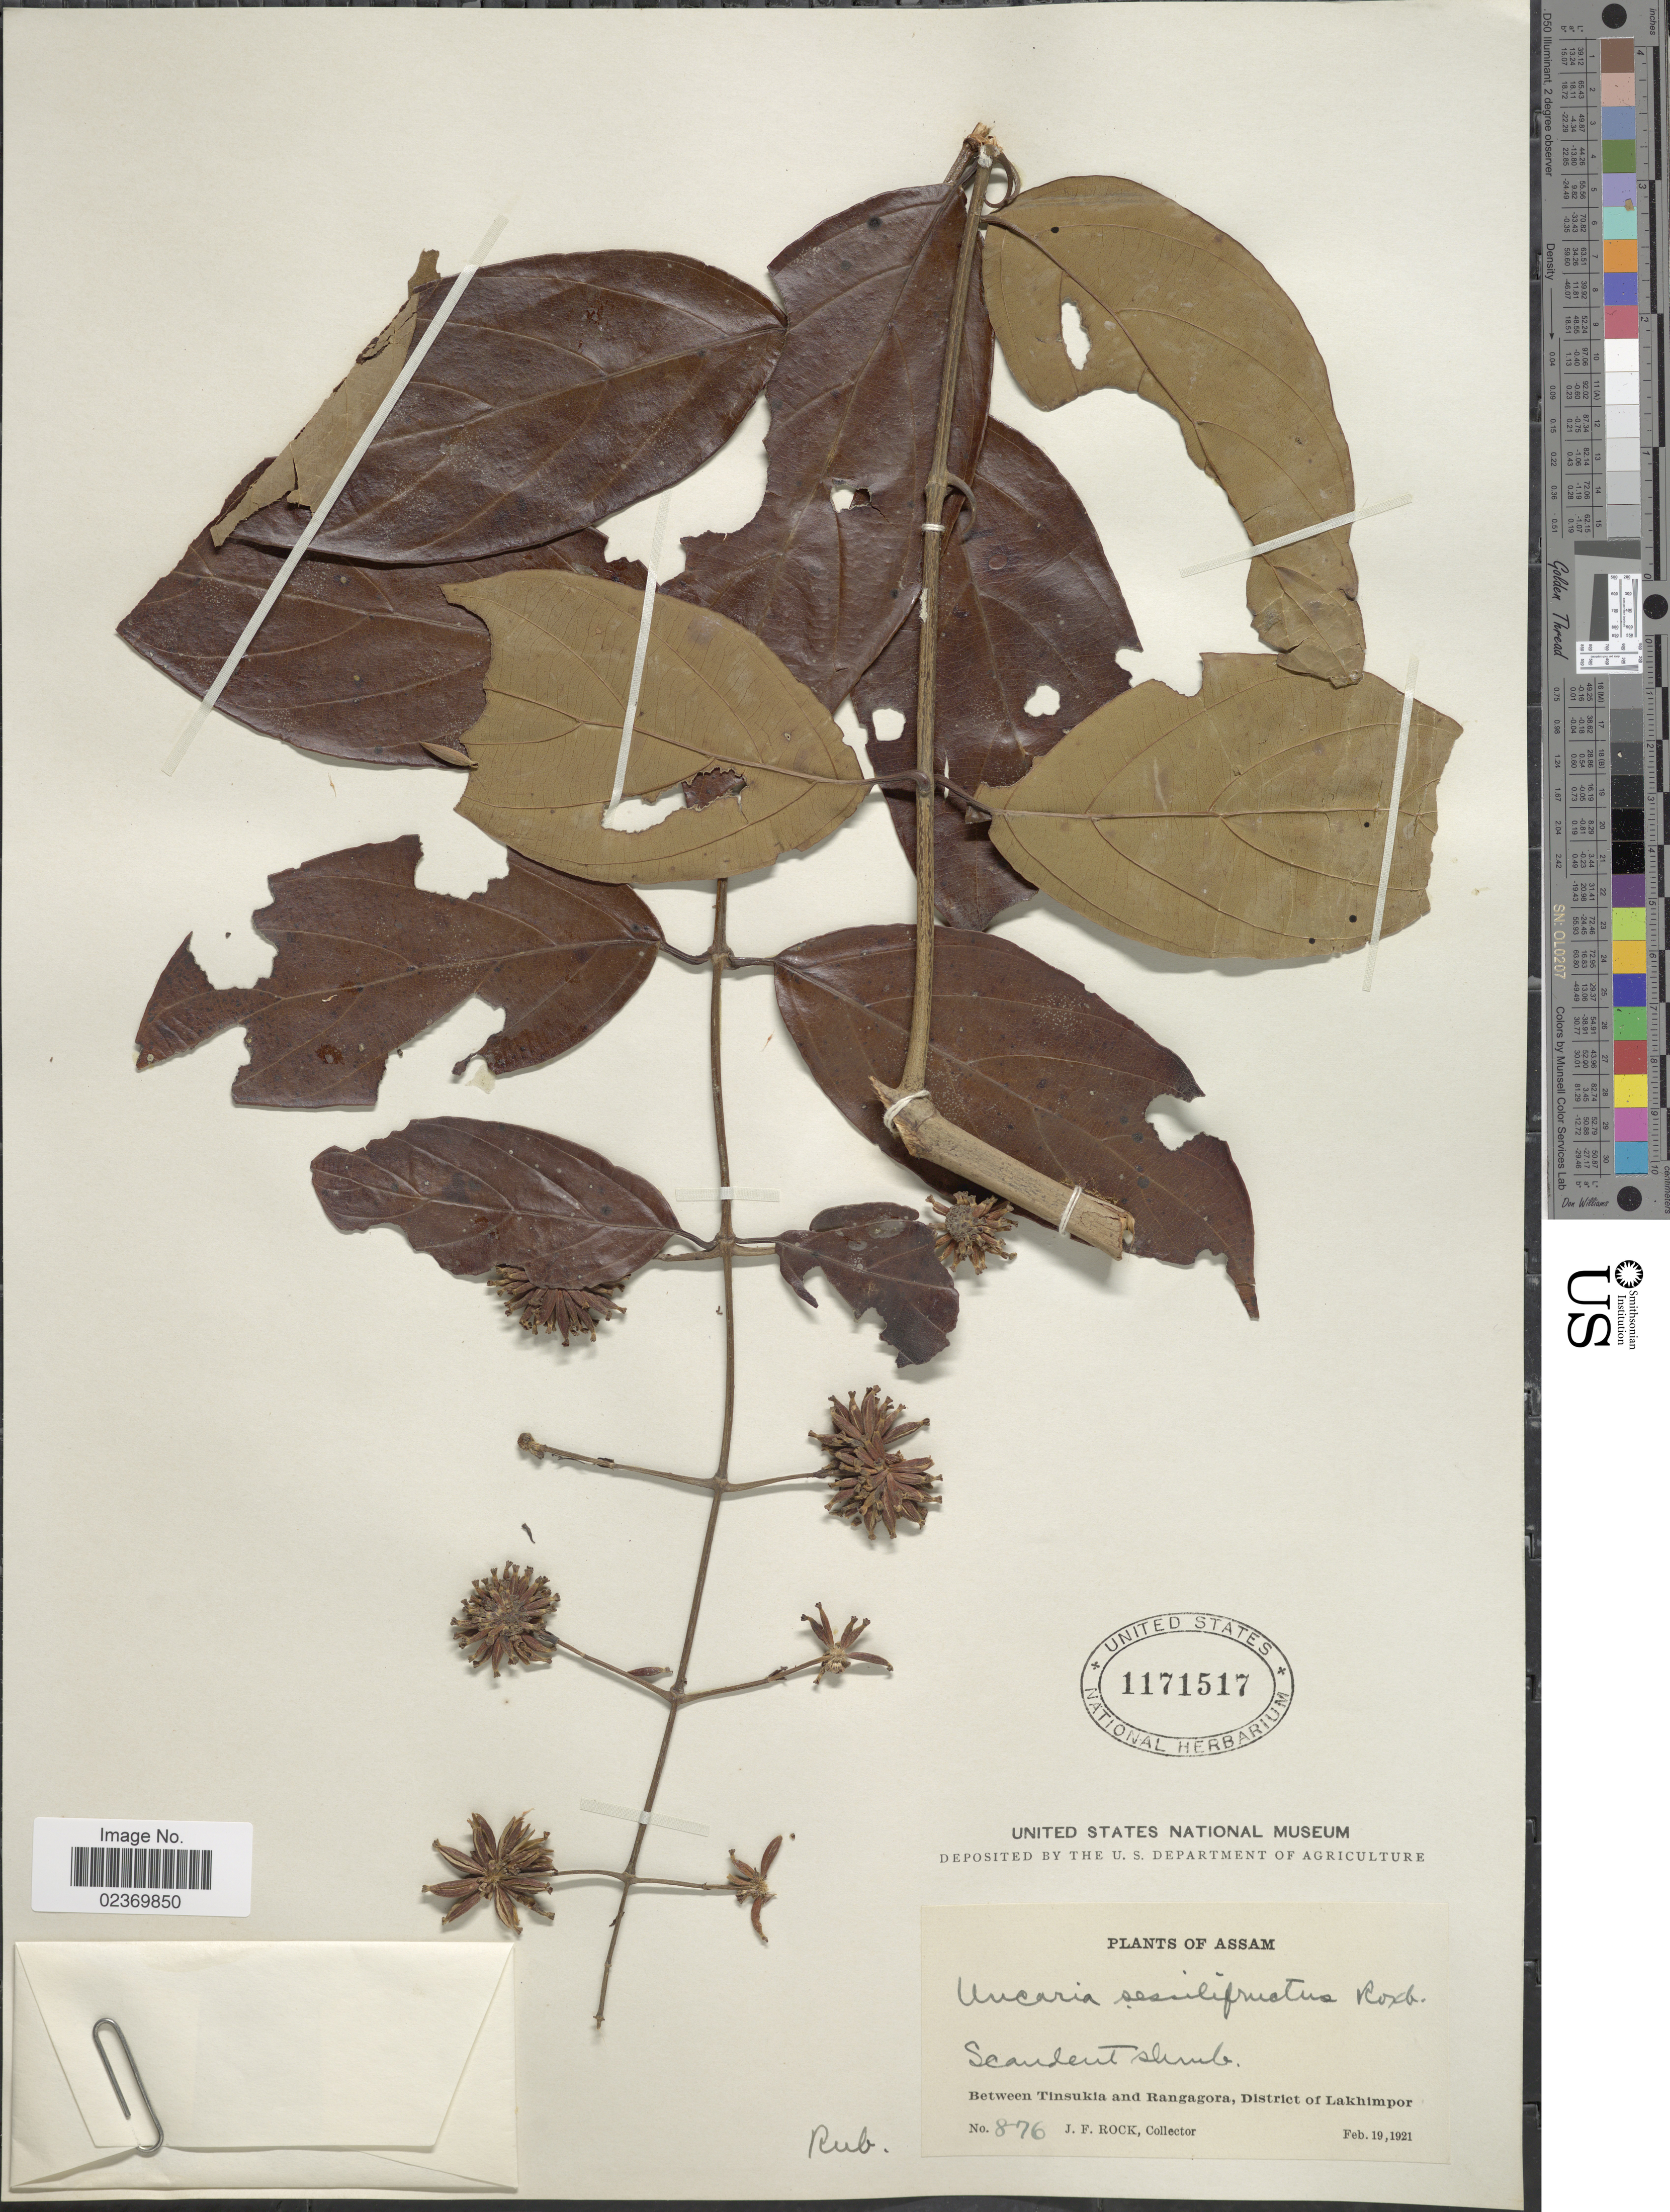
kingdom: Plantae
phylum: Tracheophyta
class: Magnoliopsida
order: Gentianales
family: Rubiaceae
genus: Uncaria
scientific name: Uncaria sessilifructus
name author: Roxb.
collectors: J. Rock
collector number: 876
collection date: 1921-02-19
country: India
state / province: Assam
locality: Between Tinsukia and Rangagora, District of Lakhimpor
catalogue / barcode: US 1171517